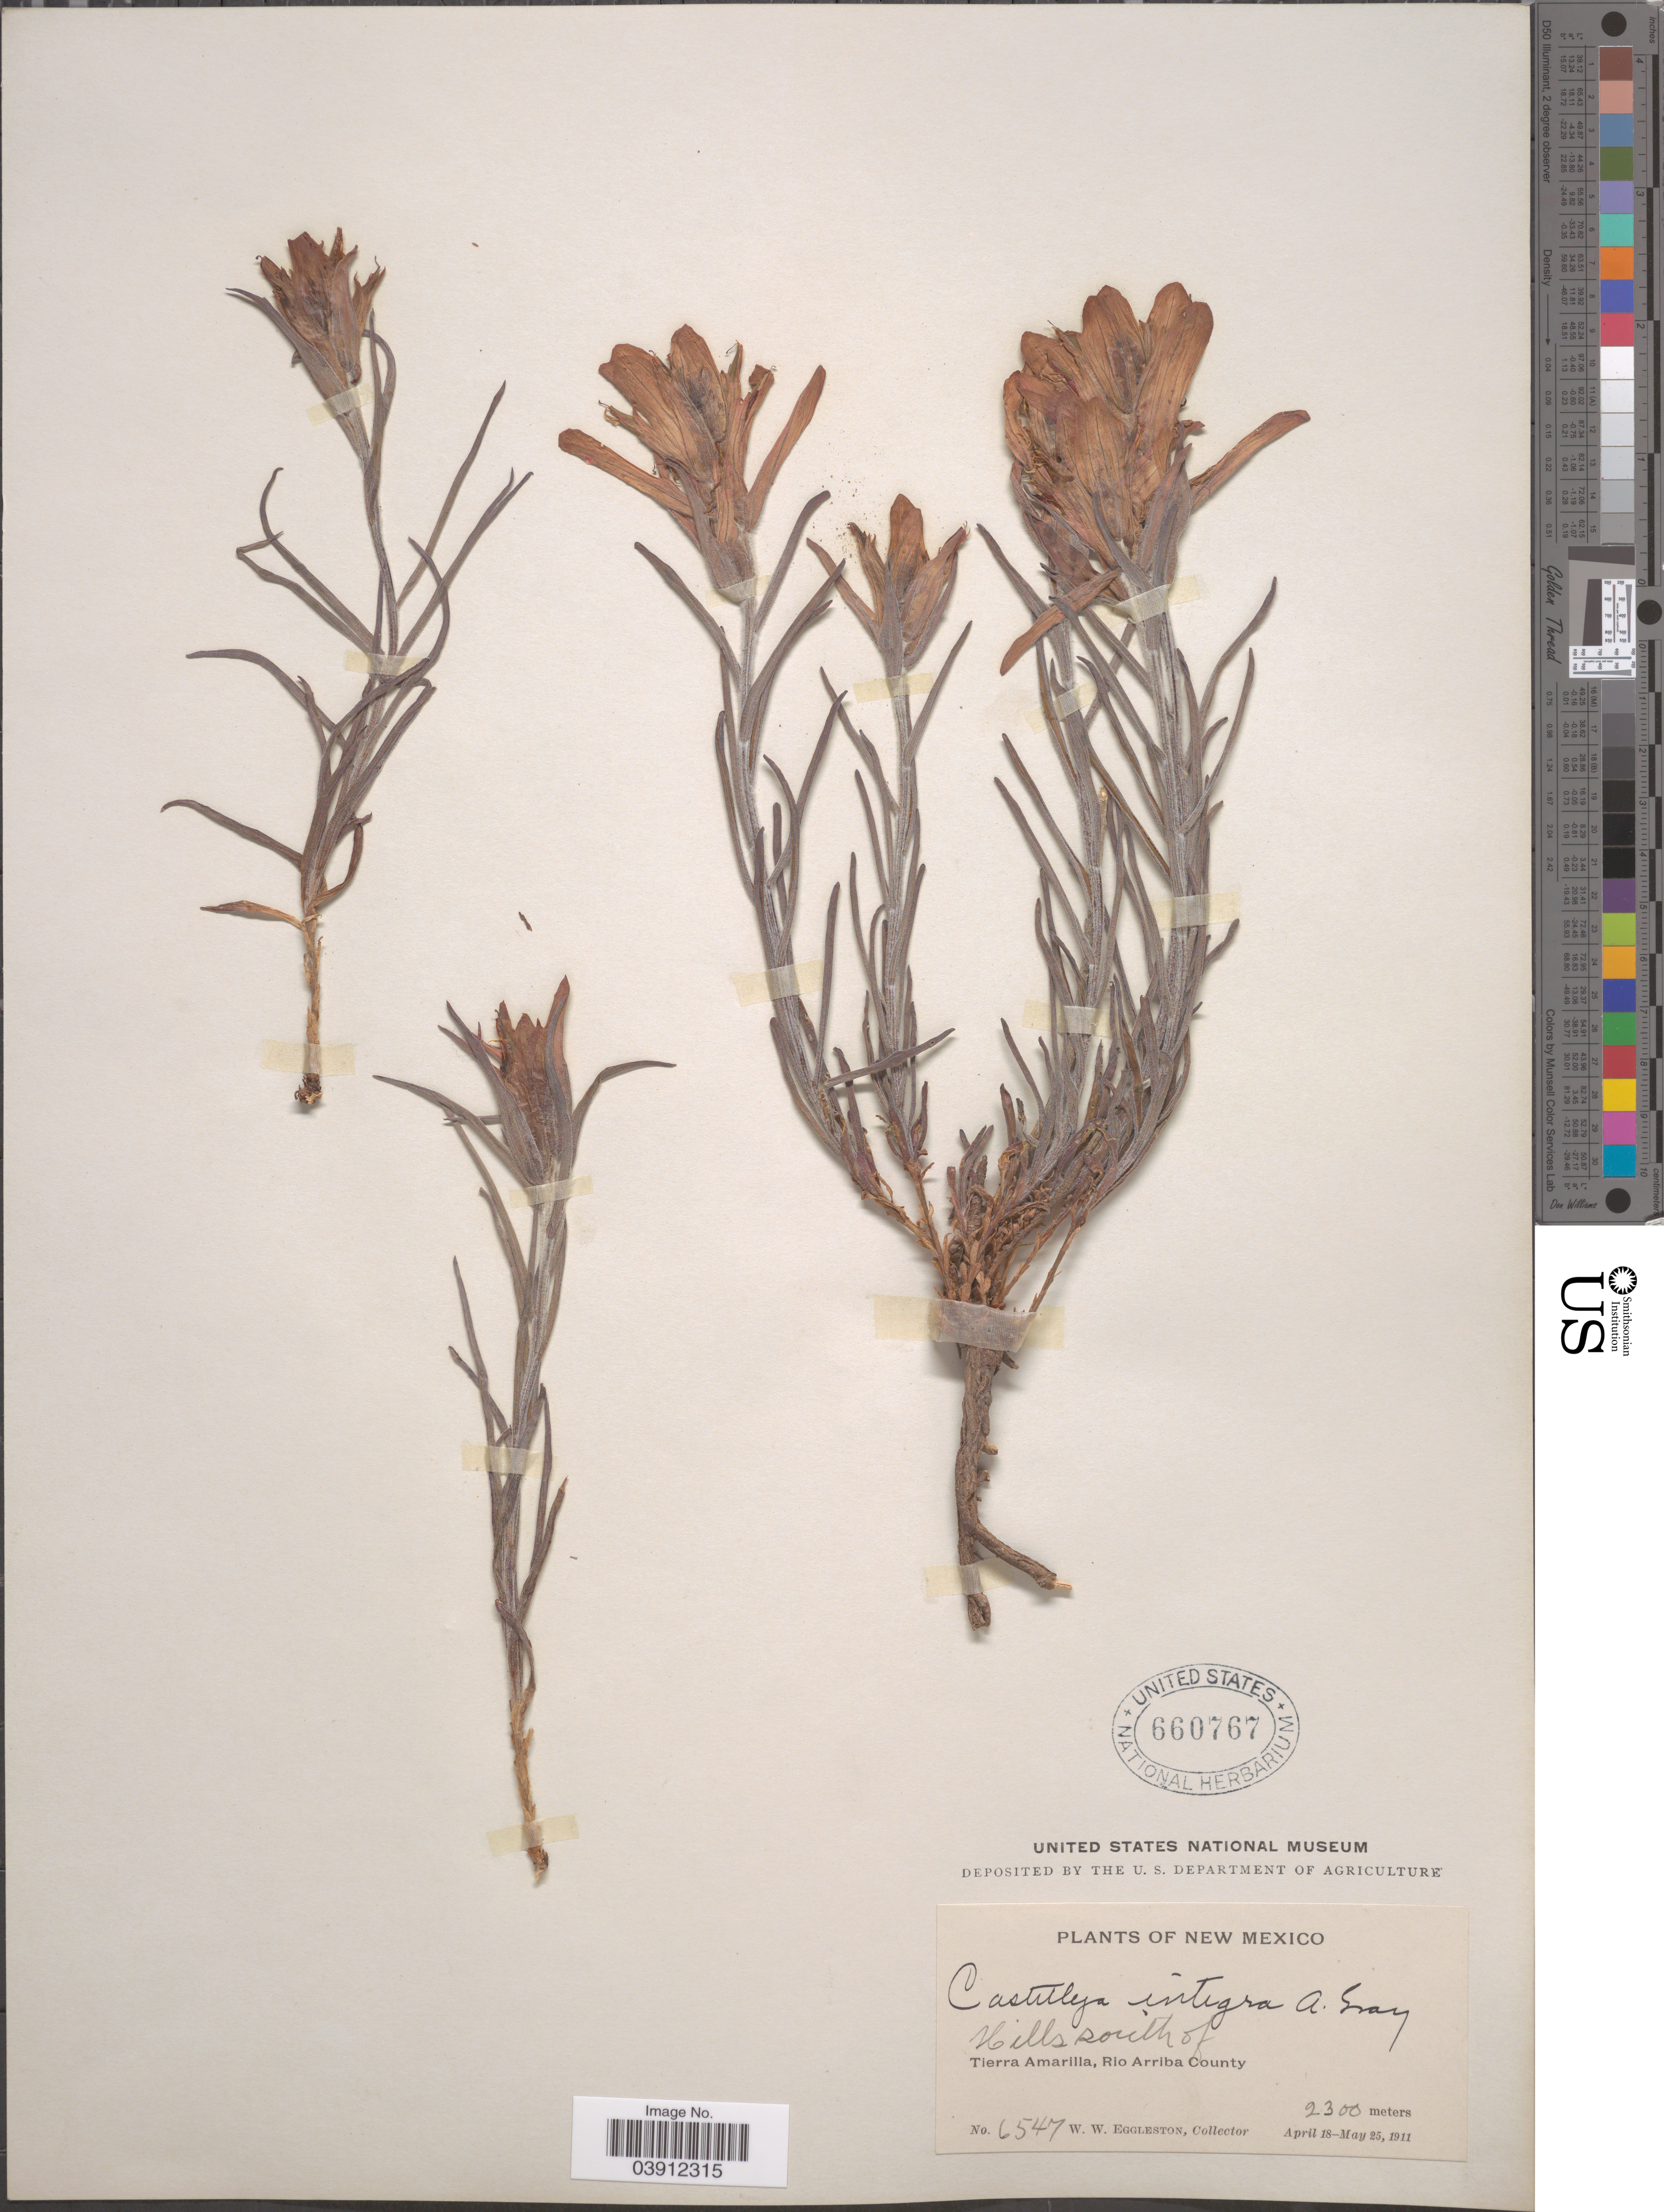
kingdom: Plantae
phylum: Tracheophyta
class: Magnoliopsida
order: Lamiales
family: Orobanchaceae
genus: Castilleja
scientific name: Castilleja integra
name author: A. Gray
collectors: W. W. Eggleston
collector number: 6547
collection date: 1911-04-18/1911-05-25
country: United States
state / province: New Mexico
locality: Hills south of Tierra Amarilla, Rio Arriba County.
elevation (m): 2300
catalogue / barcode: US 660767